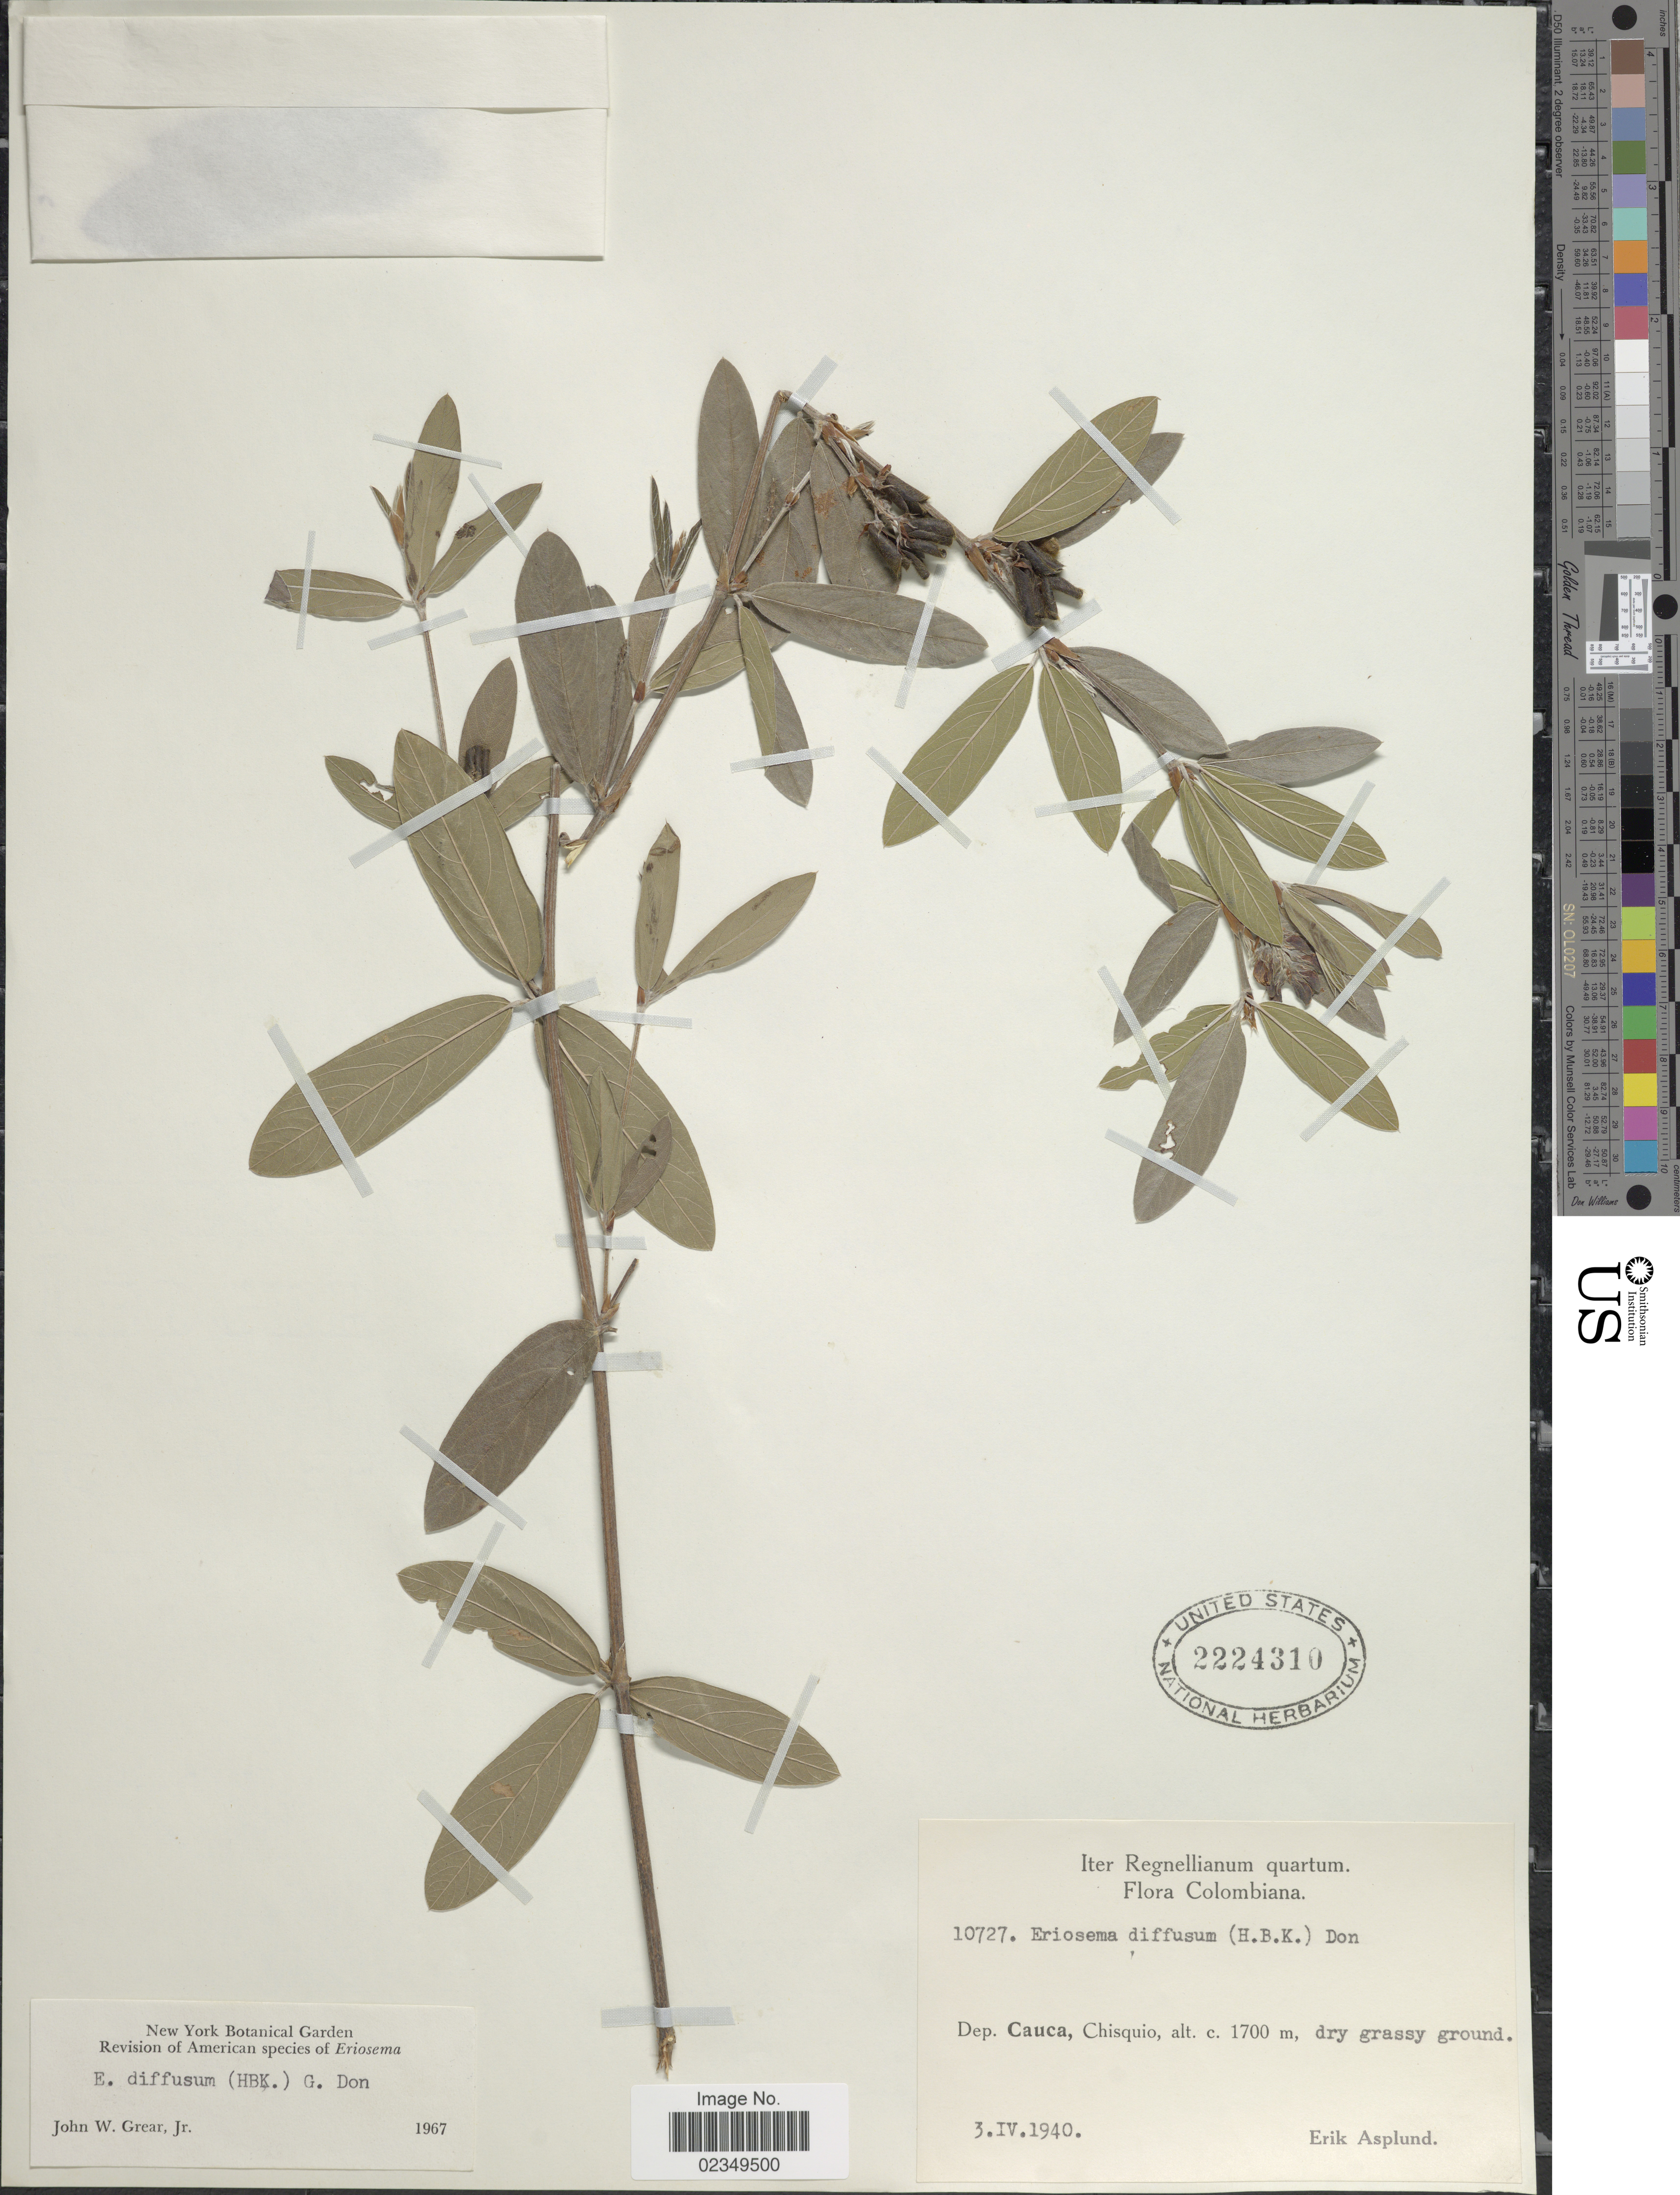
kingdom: Plantae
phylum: Tracheophyta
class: Magnoliopsida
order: Fabales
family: Fabaceae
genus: Eriosema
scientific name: Eriosema diffusum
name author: (Kunth) G. Don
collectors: E. Asplund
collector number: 10727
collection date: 1940-04-03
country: Colombia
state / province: Cauca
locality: Chisquio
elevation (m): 1700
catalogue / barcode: US 2224310